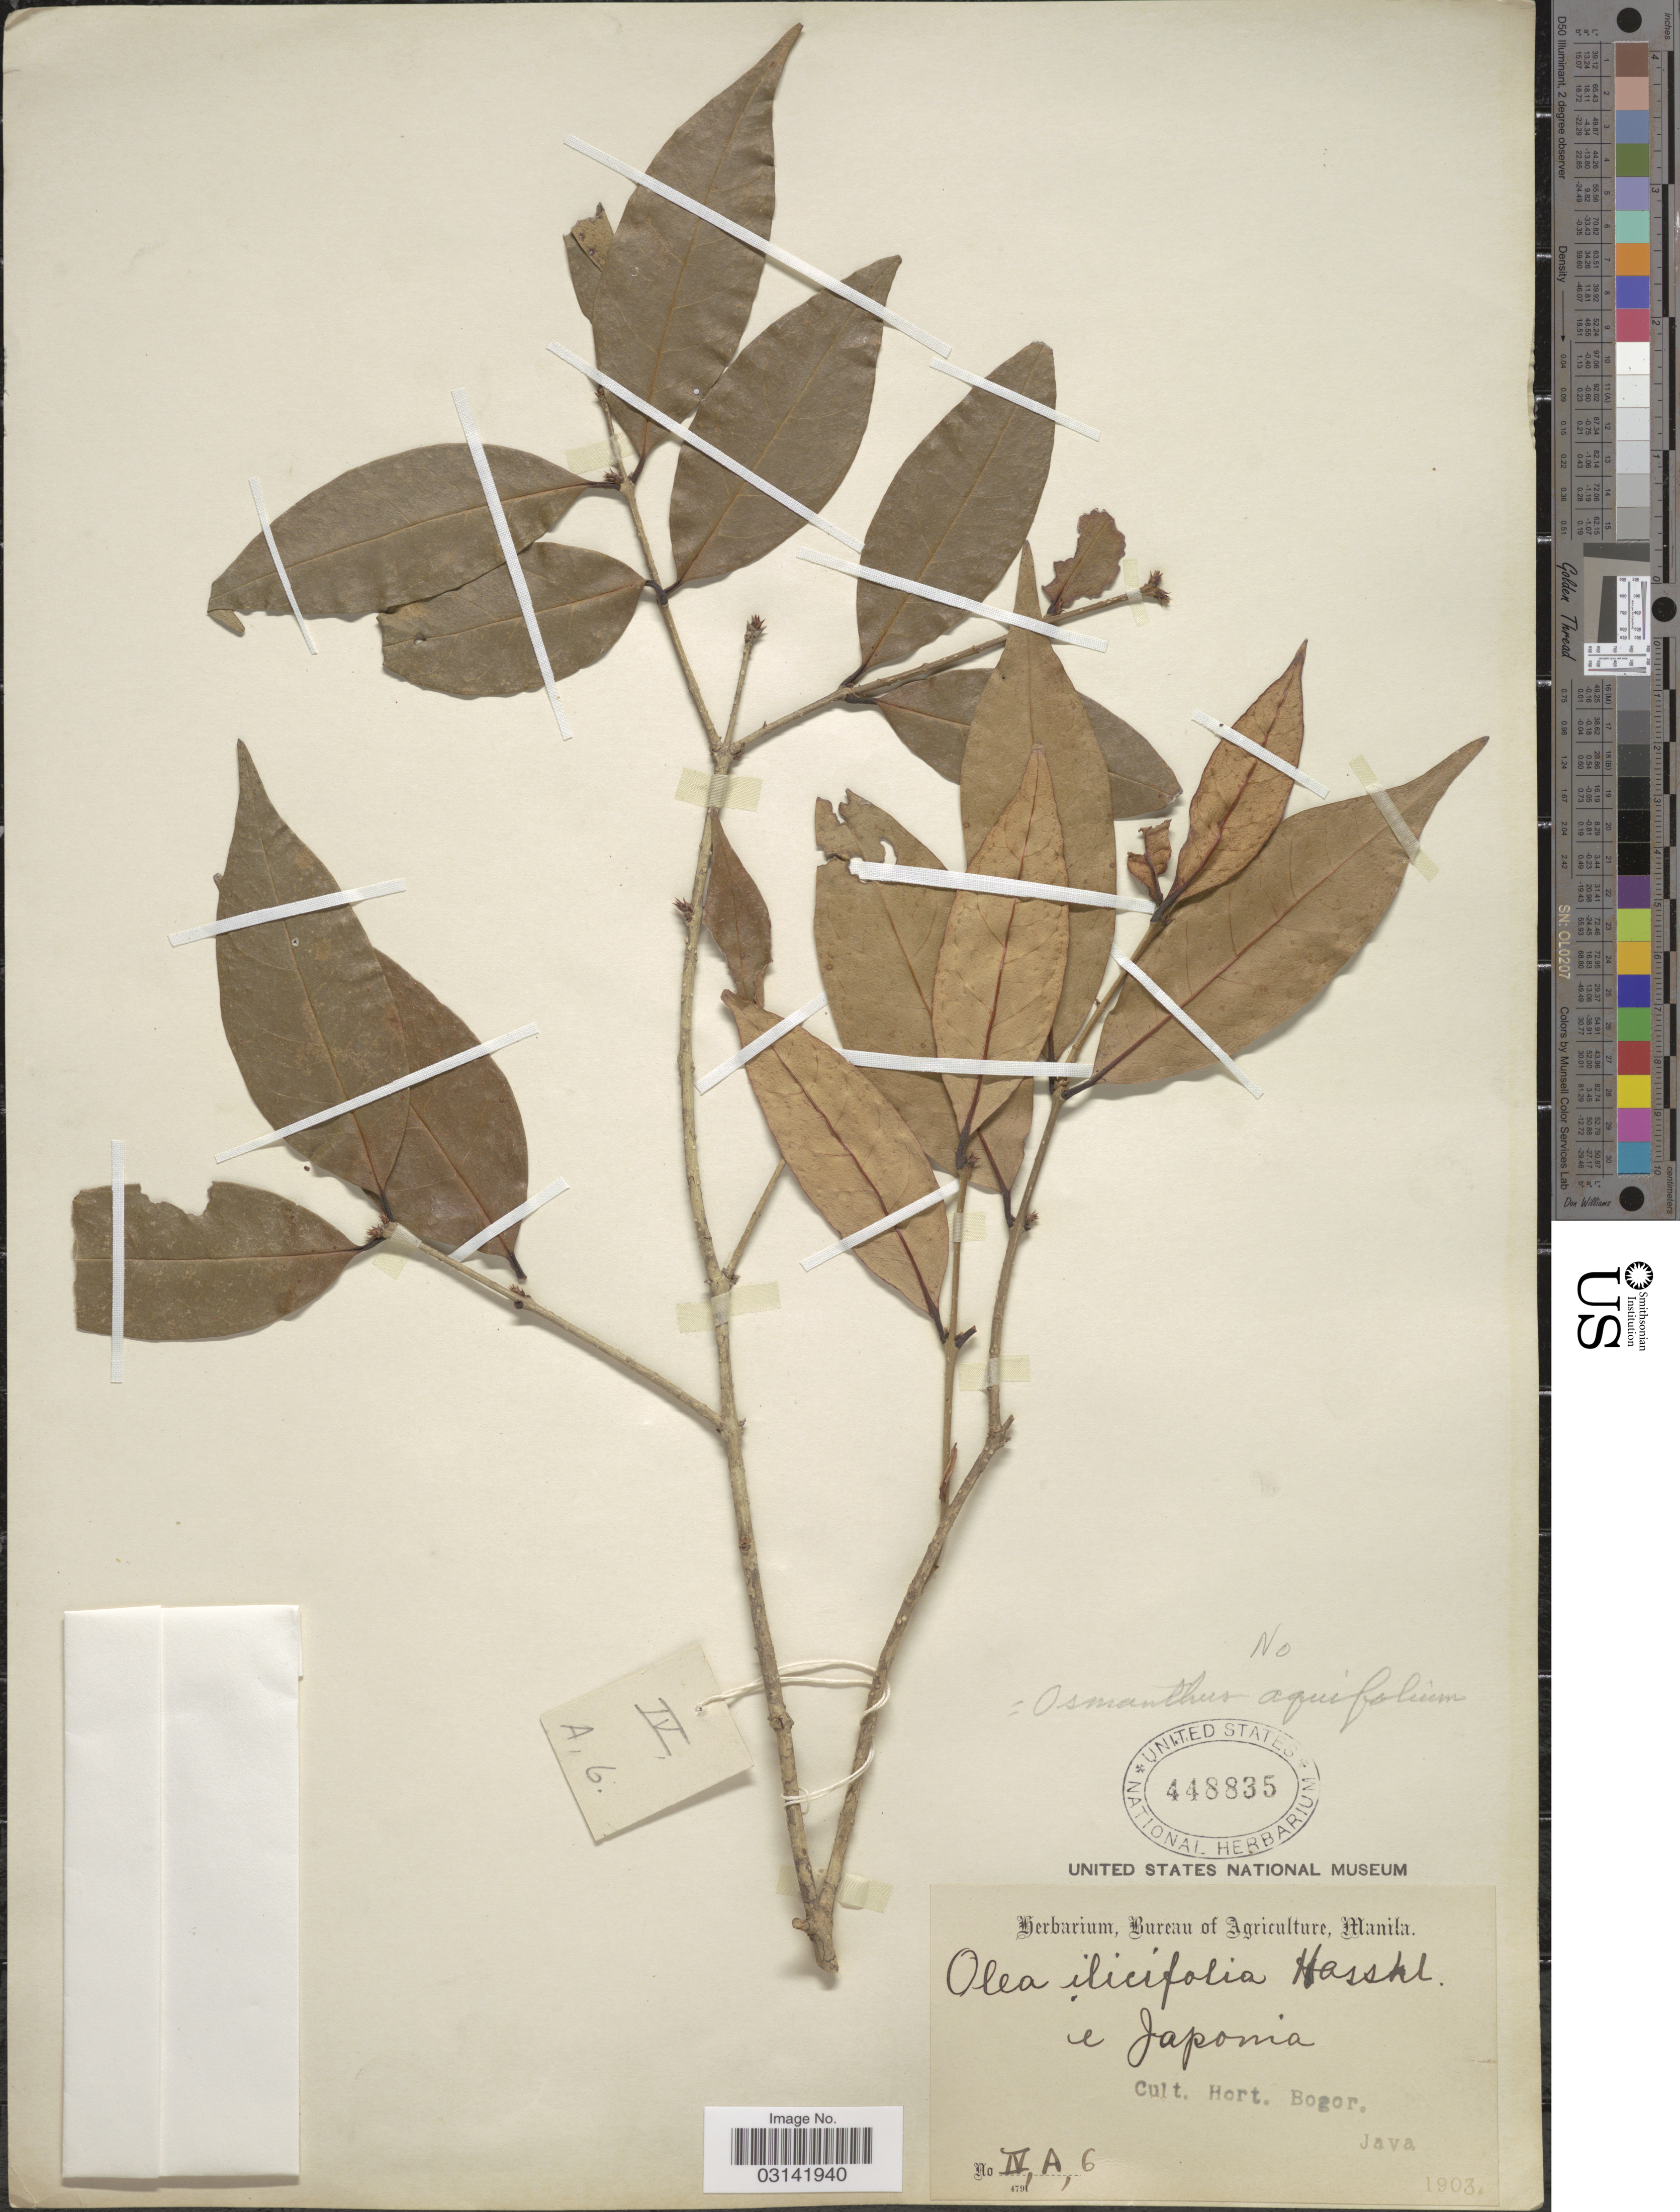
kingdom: Plantae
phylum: Tracheophyta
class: Magnoliopsida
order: Lamiales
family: Oleaceae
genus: Olea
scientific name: Olea ilicifolia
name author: Hassk.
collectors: Ex herb. Bureau of Agriculture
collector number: IV,A,6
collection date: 1903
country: Indonesia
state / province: Java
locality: Cult. Hort. Bogor. Java.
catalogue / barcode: US 448835